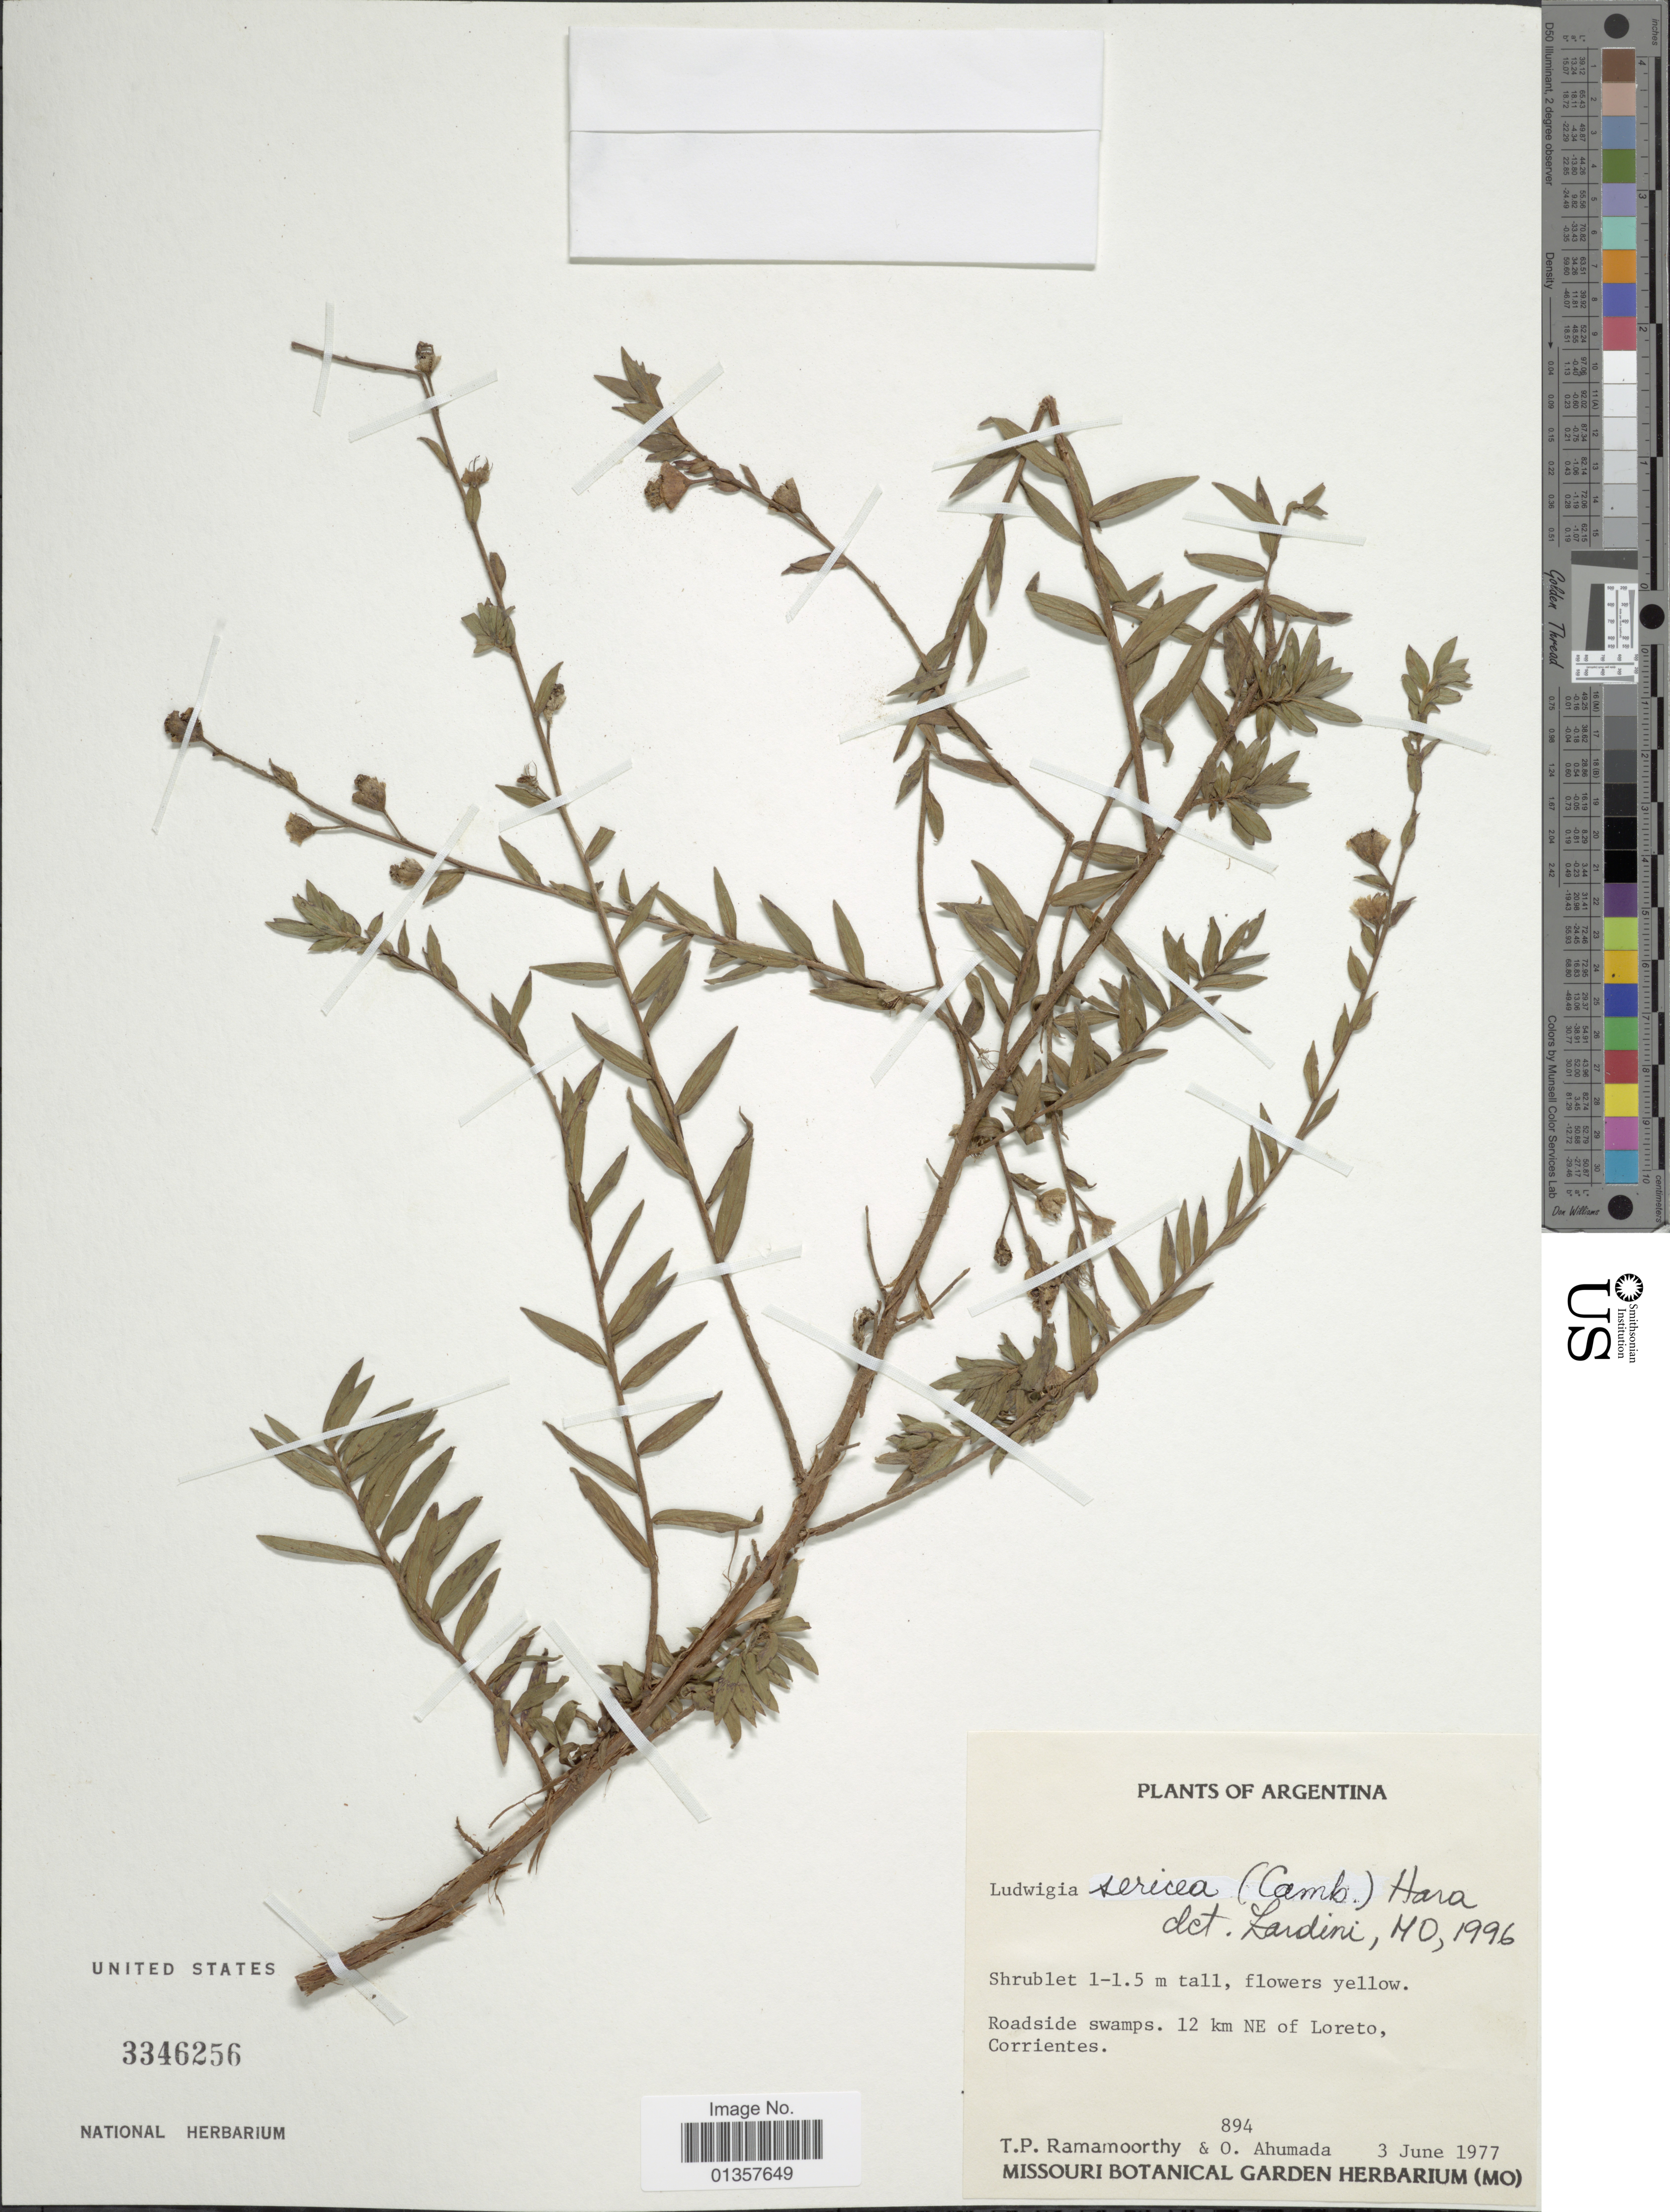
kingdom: Plantae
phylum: Tracheophyta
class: Magnoliopsida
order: Myrtales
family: Onagraceae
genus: Ludwigia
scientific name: Ludwigia sericea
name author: (Cambess.) H. Hara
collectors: T. P. Ramamoorthy & O. Ahumada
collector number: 894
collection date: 1977-06-03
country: Argentina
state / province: Corrientes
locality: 12 km NE of Loreto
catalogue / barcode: US 3346256